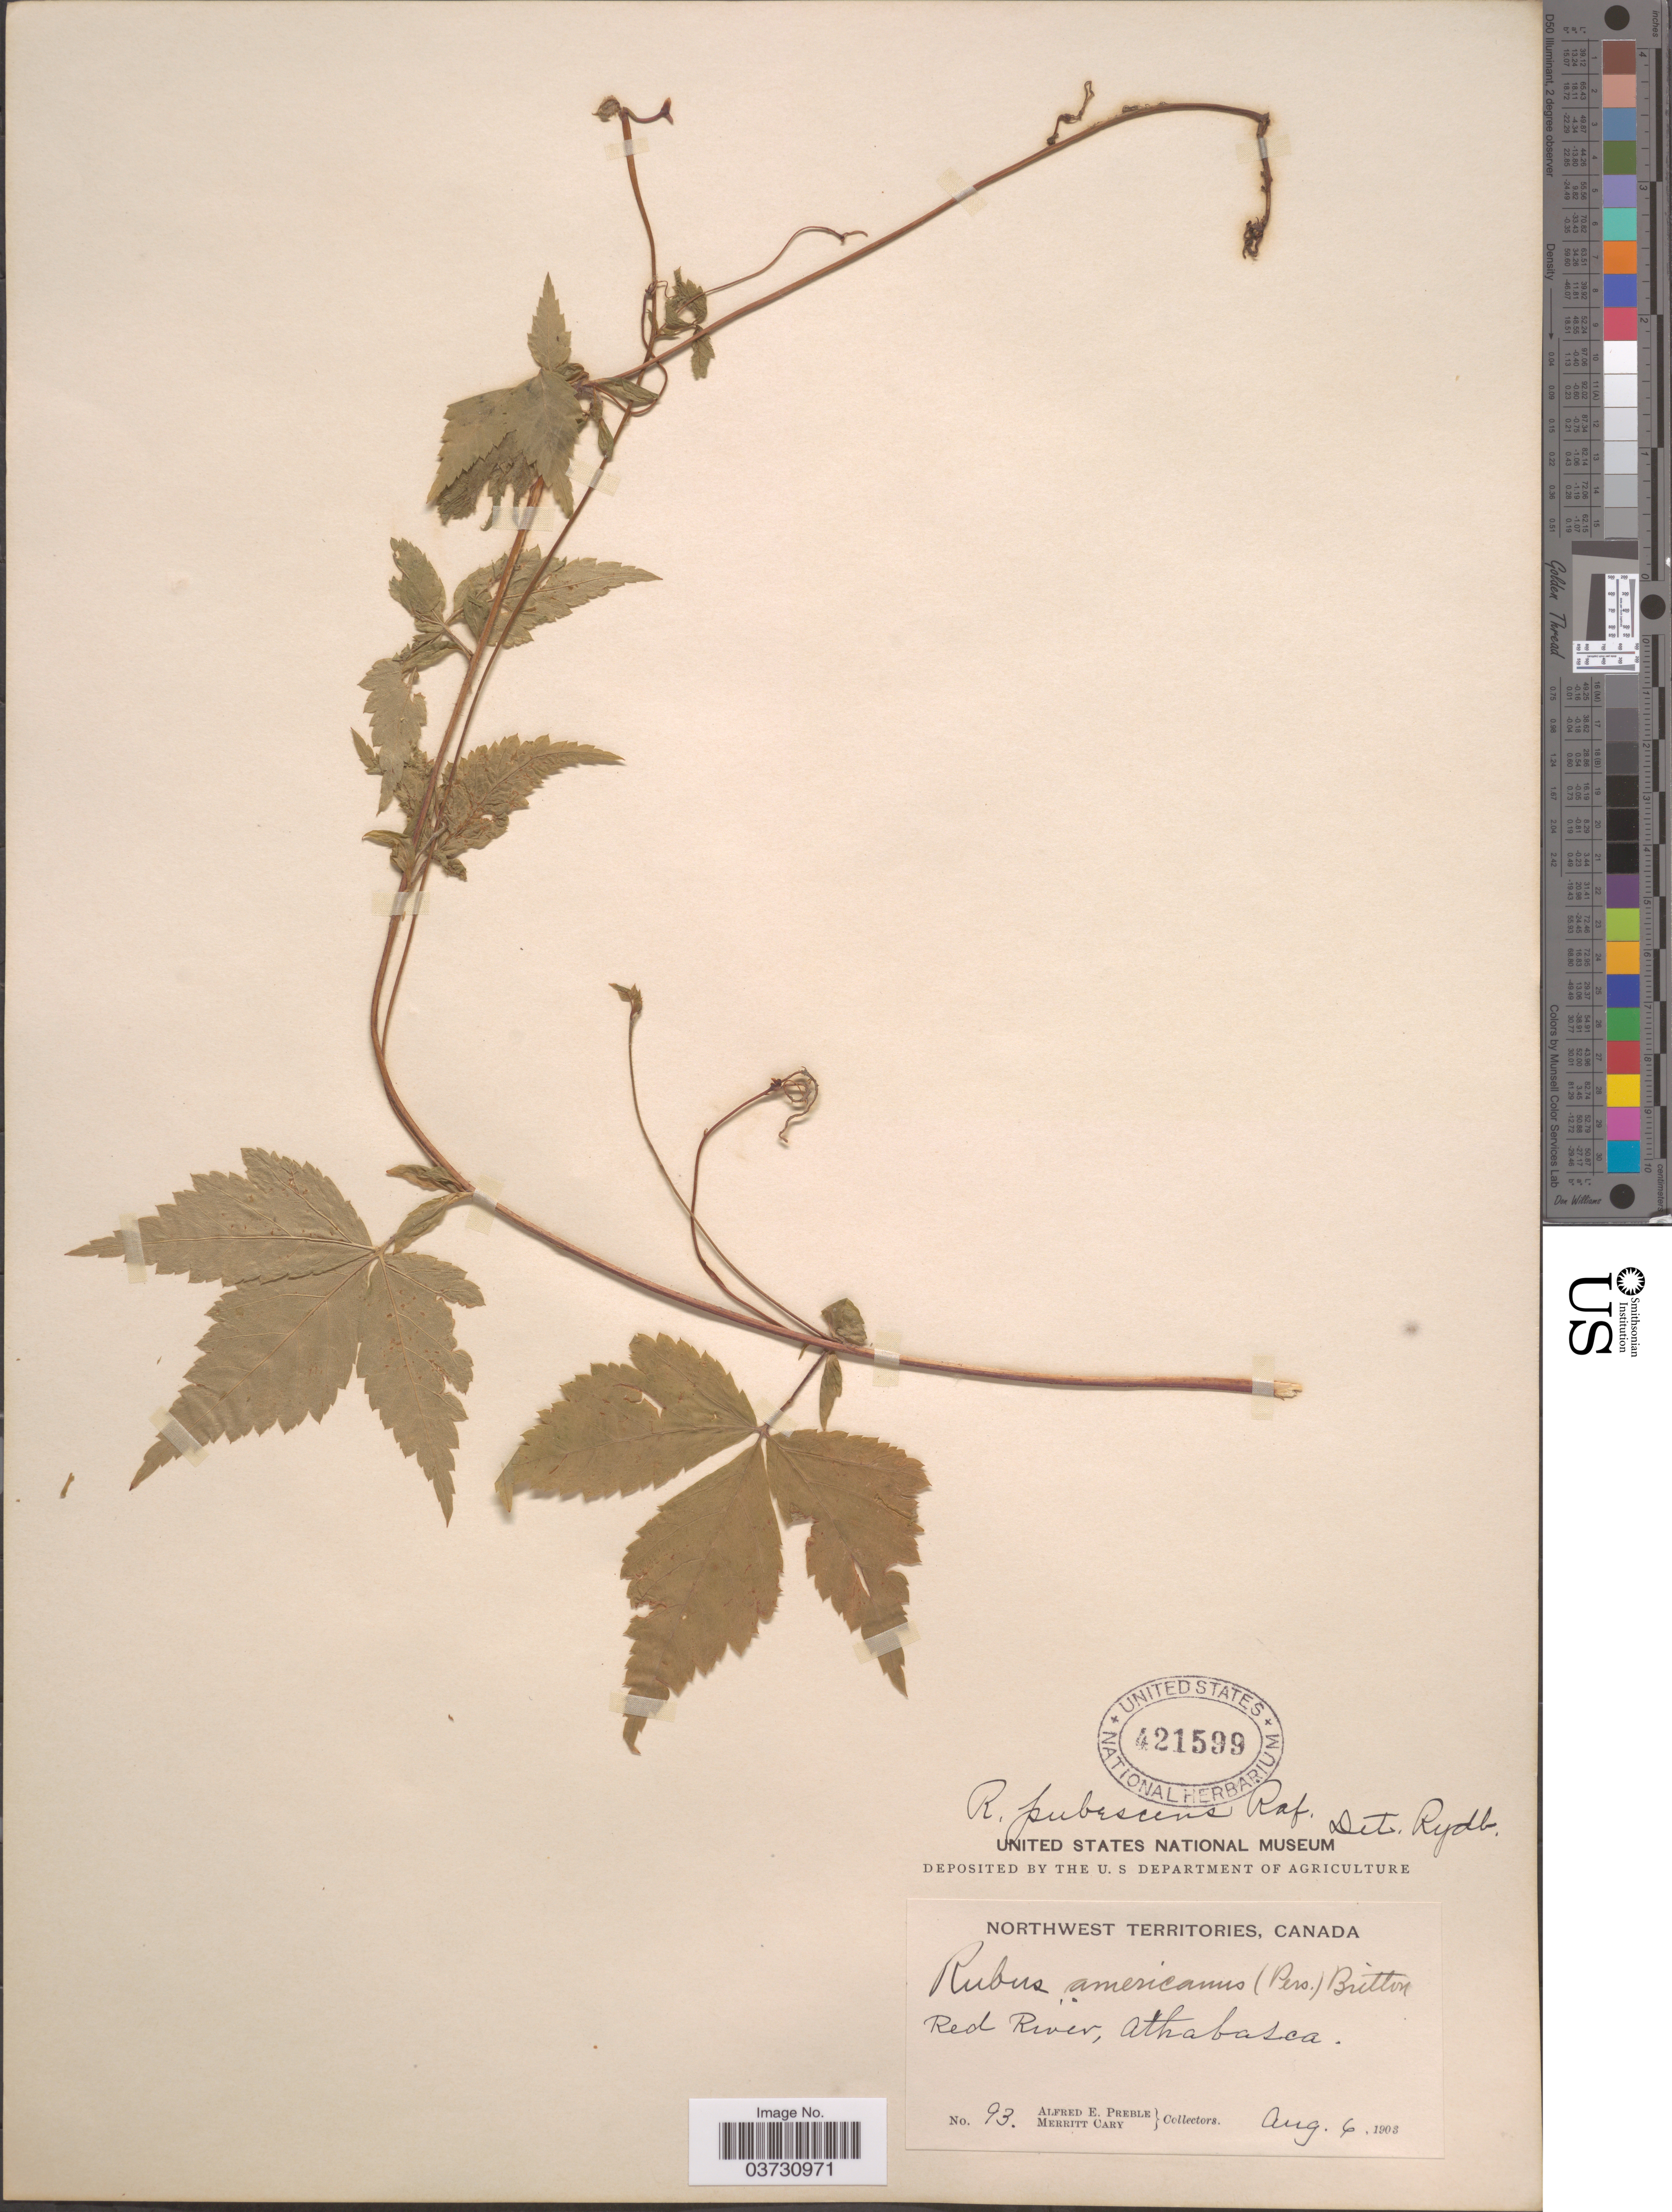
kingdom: Plantae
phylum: Tracheophyta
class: Magnoliopsida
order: Rosales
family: Rosaceae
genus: Rubus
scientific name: Rubus pubescens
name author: Raf.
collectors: A. Preble & M. Cary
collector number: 93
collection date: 1903-08-06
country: Canada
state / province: Northwest Territories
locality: Red River, Athabasca.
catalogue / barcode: US 421599